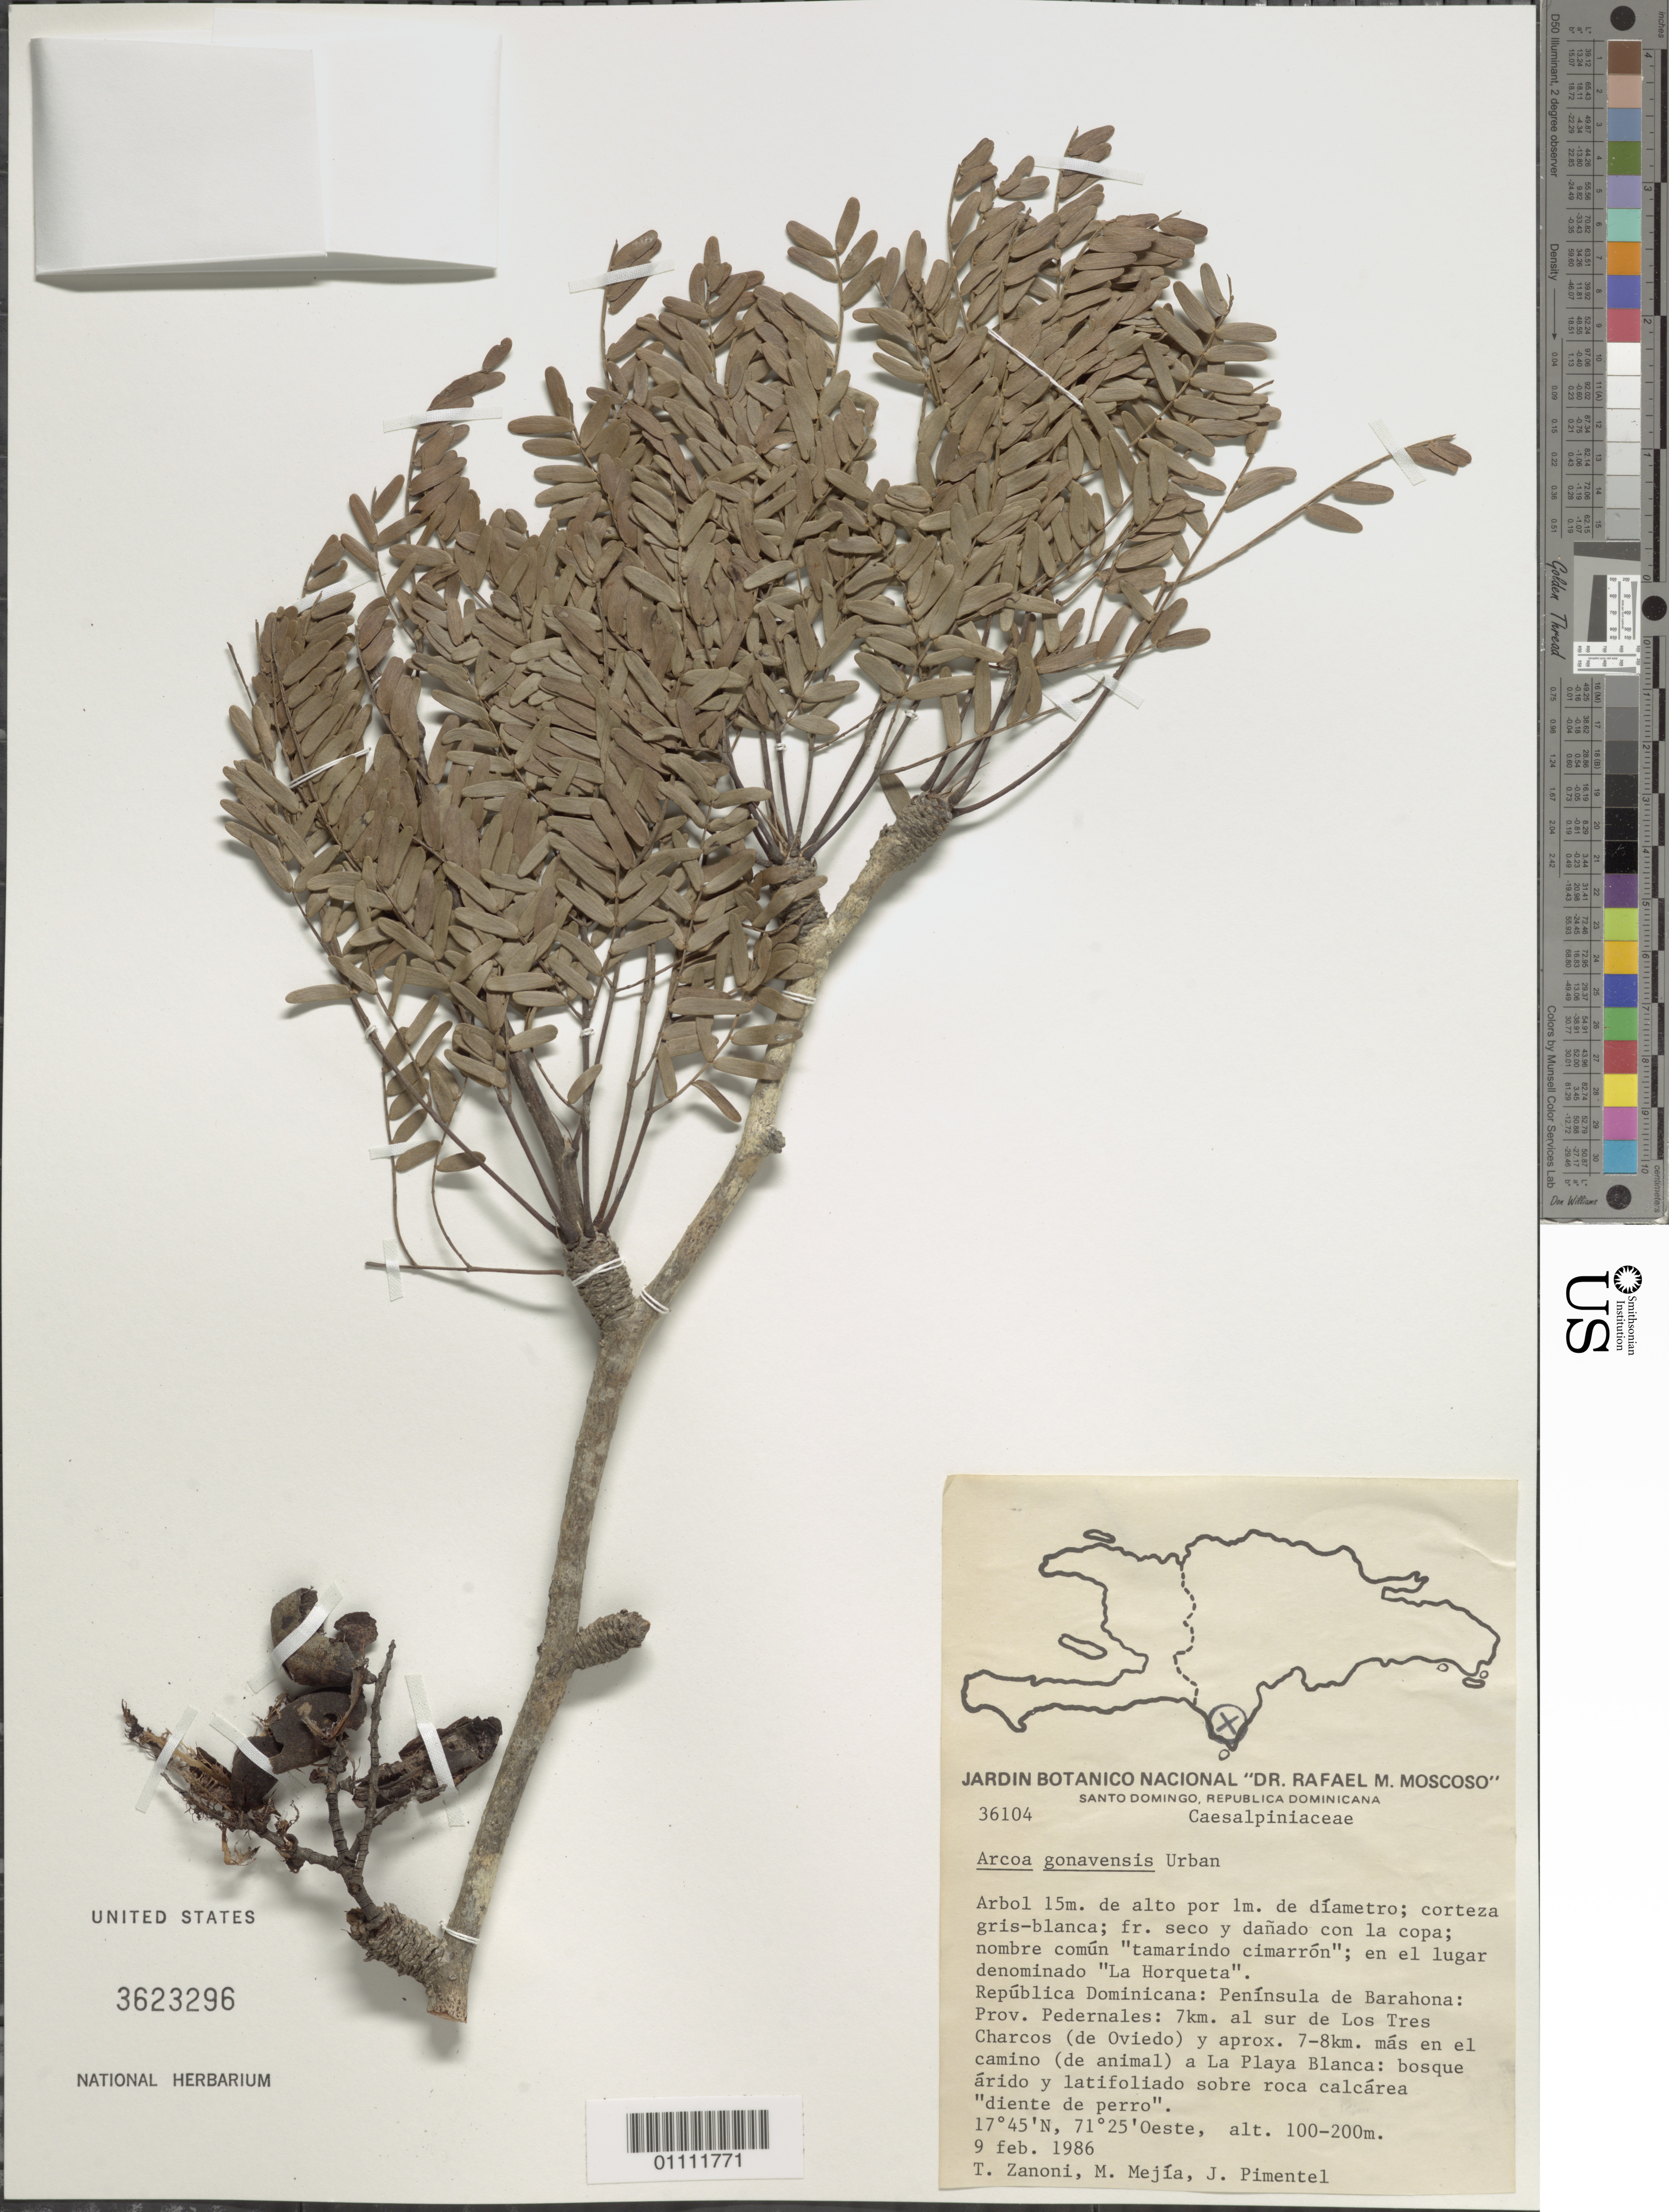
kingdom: Plantae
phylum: Tracheophyta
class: Magnoliopsida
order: Fabales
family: Fabaceae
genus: Arcoa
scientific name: Arcoa gonavensis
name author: Urb.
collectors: T. A. Zanoni, M. Mejia, J. Pimentel & R. G. García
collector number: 36104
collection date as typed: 09 Feb 1986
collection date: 1986-02-09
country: Dominican Republic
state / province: Pedernales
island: Hispaniola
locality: Península de Barahona, 7 km al sur de Los Tres Charcos (de Oviedo) y approx. 7-8 km más en el camino (de animal) a La Playa Blanca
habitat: Bosque árida y latifoliado sobre roca calcárea "diente de perro"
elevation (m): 100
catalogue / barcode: US 3623296